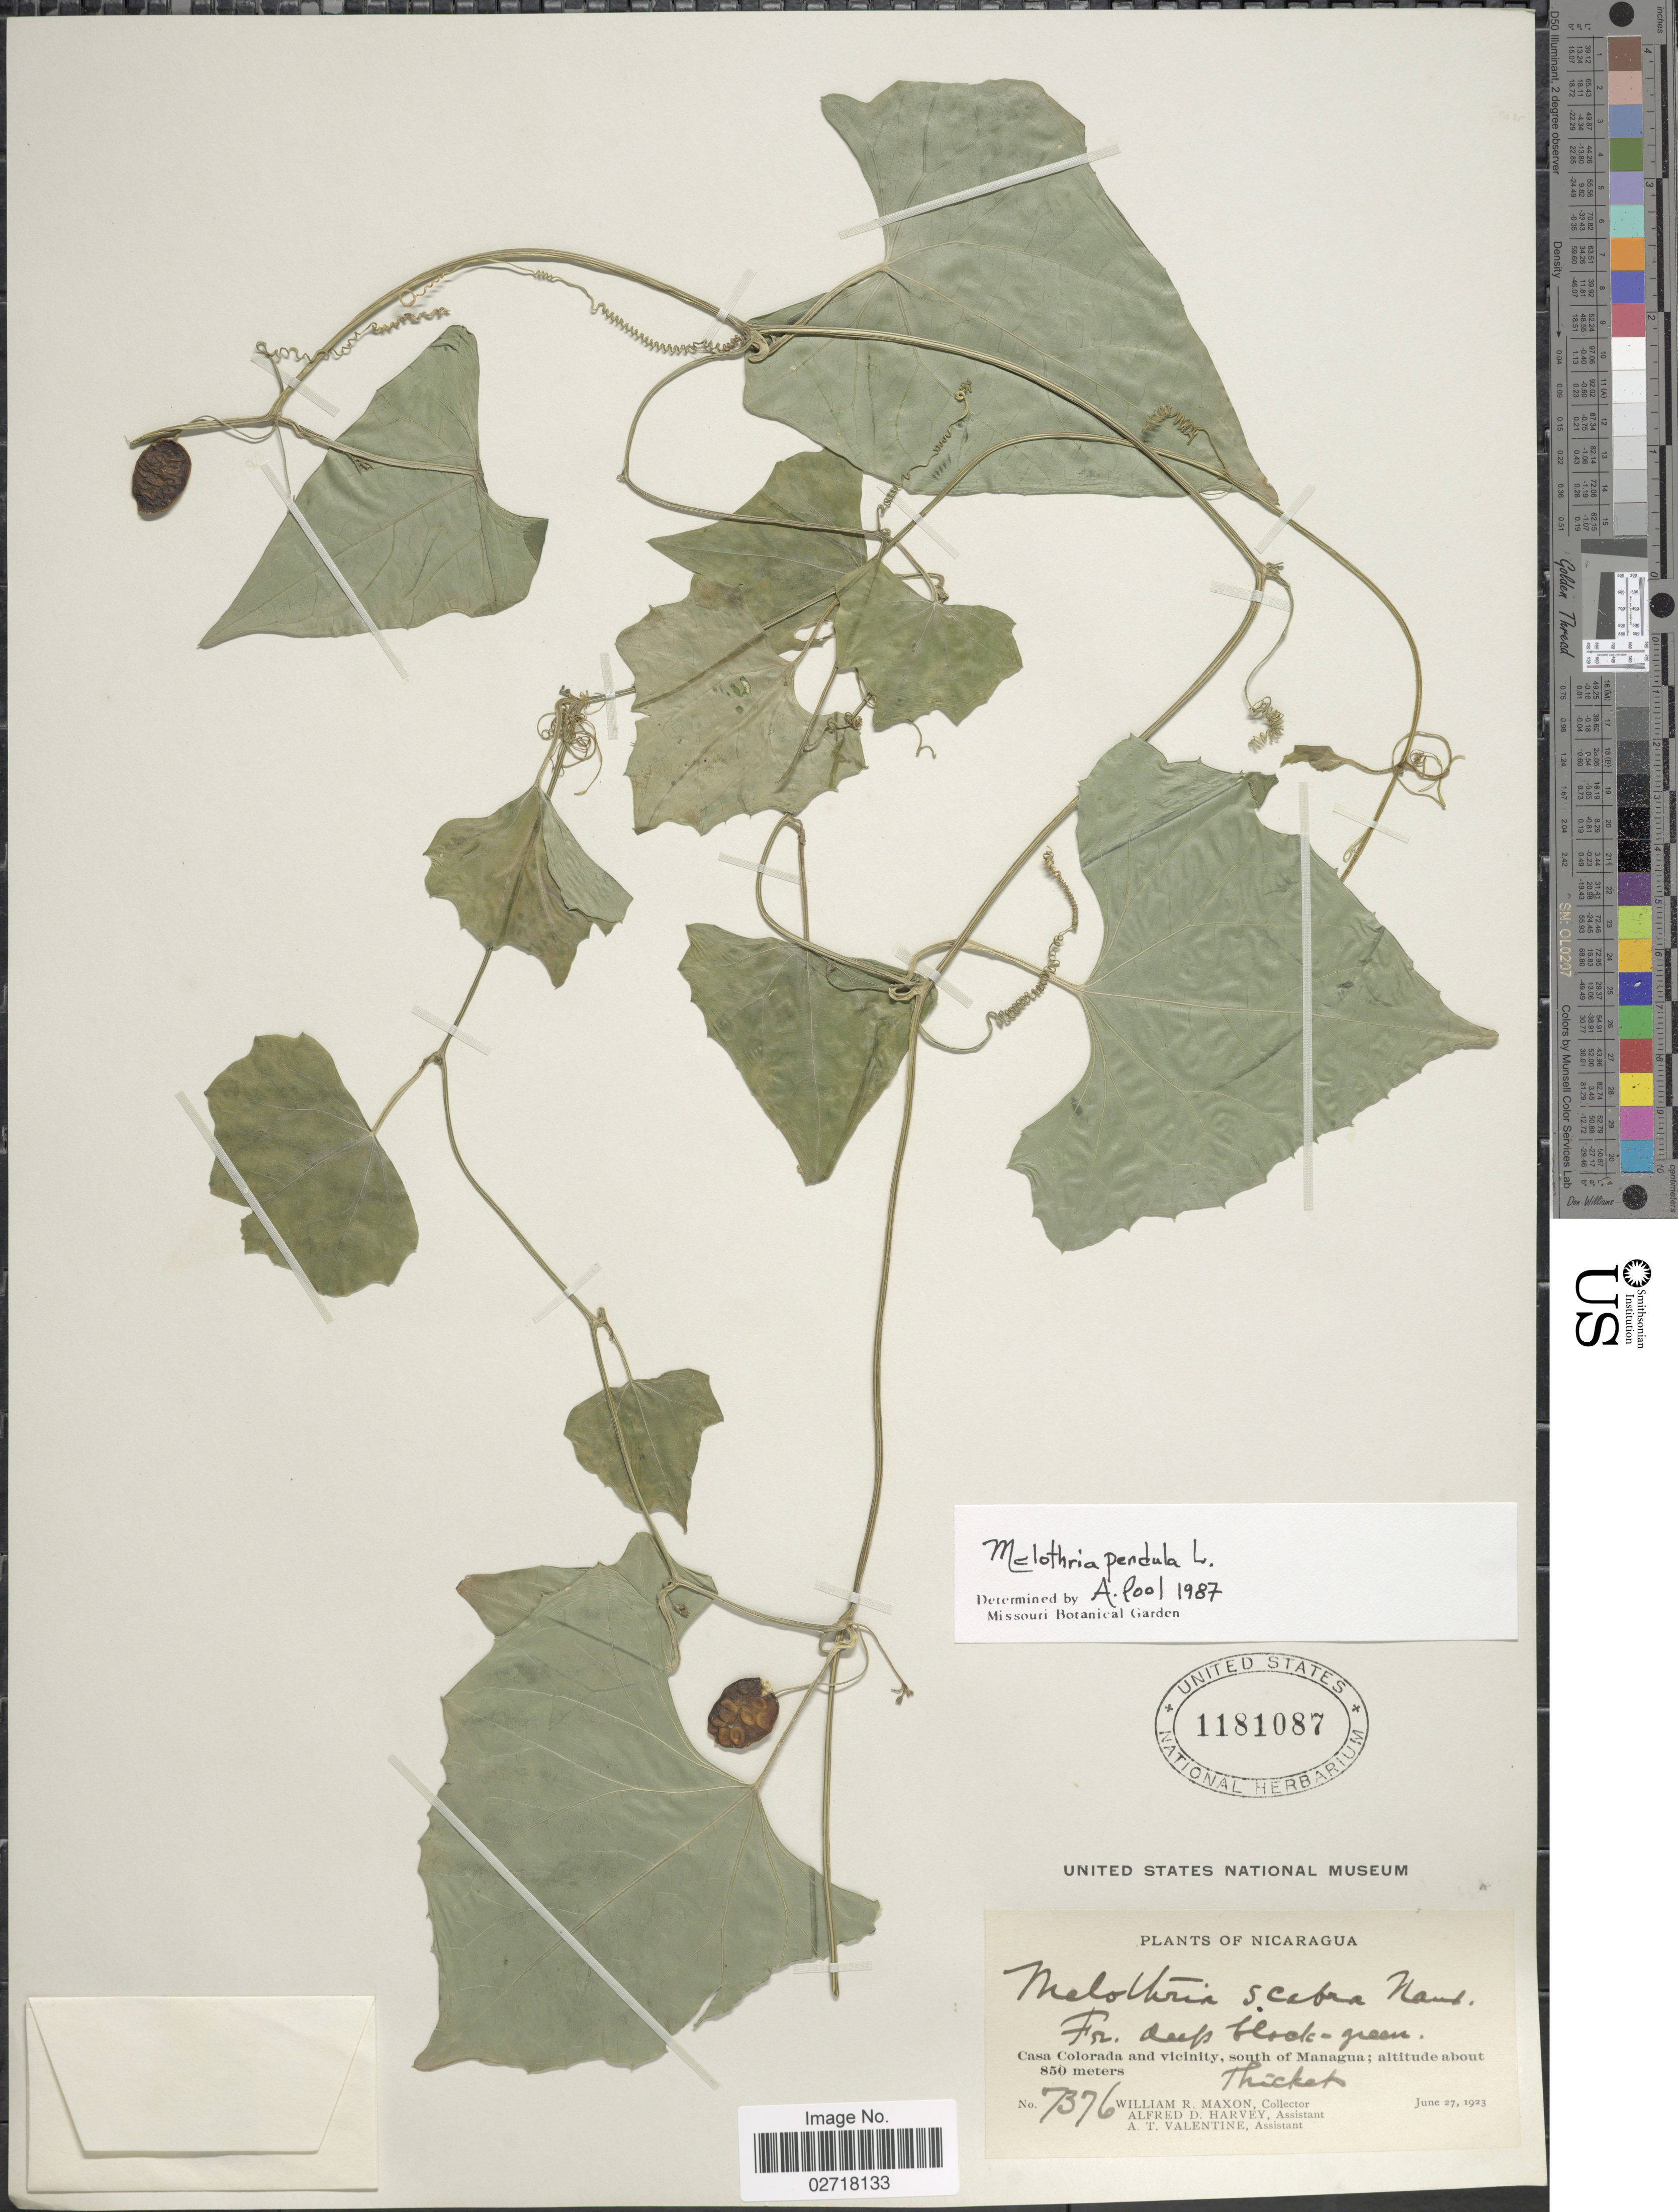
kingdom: Plantae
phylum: Tracheophyta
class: Magnoliopsida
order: Cucurbitales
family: Cucurbitaceae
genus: Melothria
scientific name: Melothria pendula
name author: L.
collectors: W. R. Maxon, A. D. Harvey & A. Valentine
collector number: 7376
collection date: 1923-06-27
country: Nicaragua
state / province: Managua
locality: Casa Colorada and vicinity, south of Managua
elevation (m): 850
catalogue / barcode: US 1181087